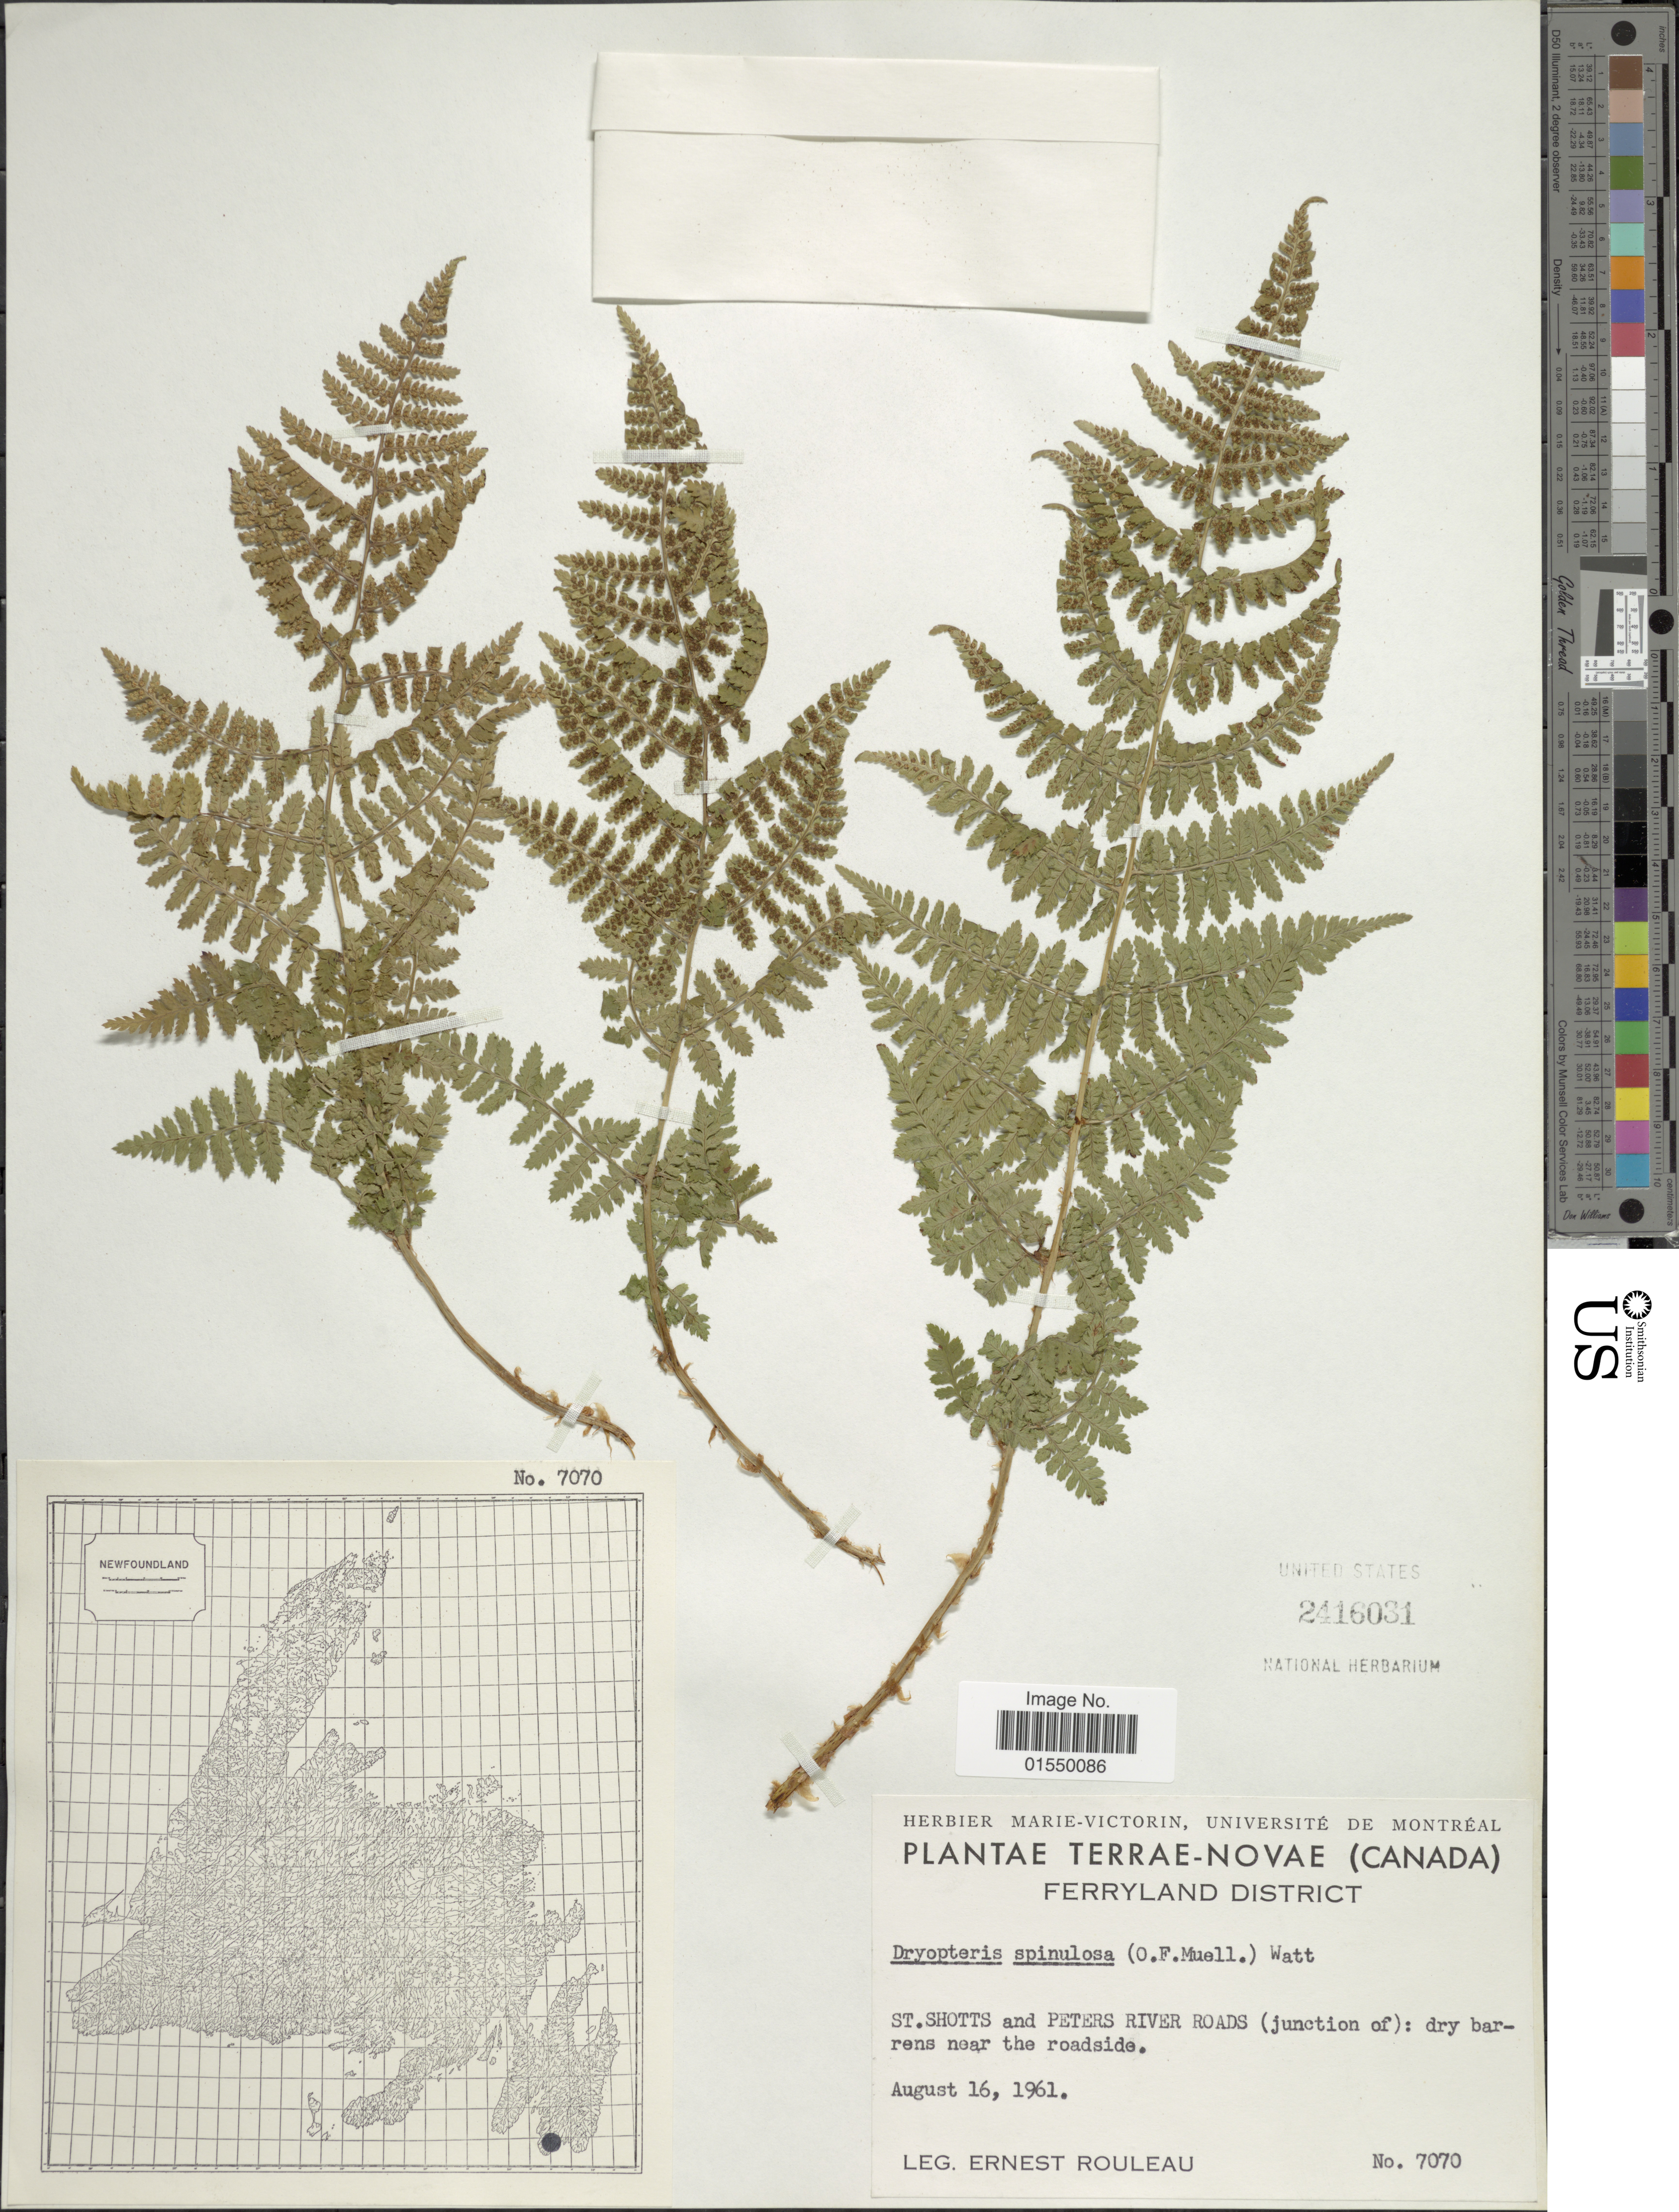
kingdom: Plantae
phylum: Tracheophyta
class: Polypodiopsida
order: Polypodiales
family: Dryopteridaceae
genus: Dryopteris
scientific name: Dryopteris carthusiana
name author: (Villars) H.P. Fuchs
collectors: J. Rouleau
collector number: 7070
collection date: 1961-08-16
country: Canada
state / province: Newfoundland and Labrador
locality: Terrae-Novae, Ferryland District, St. Shotts and Perters River Roads (junction of): dry barrens near the roadside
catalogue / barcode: US 2416031